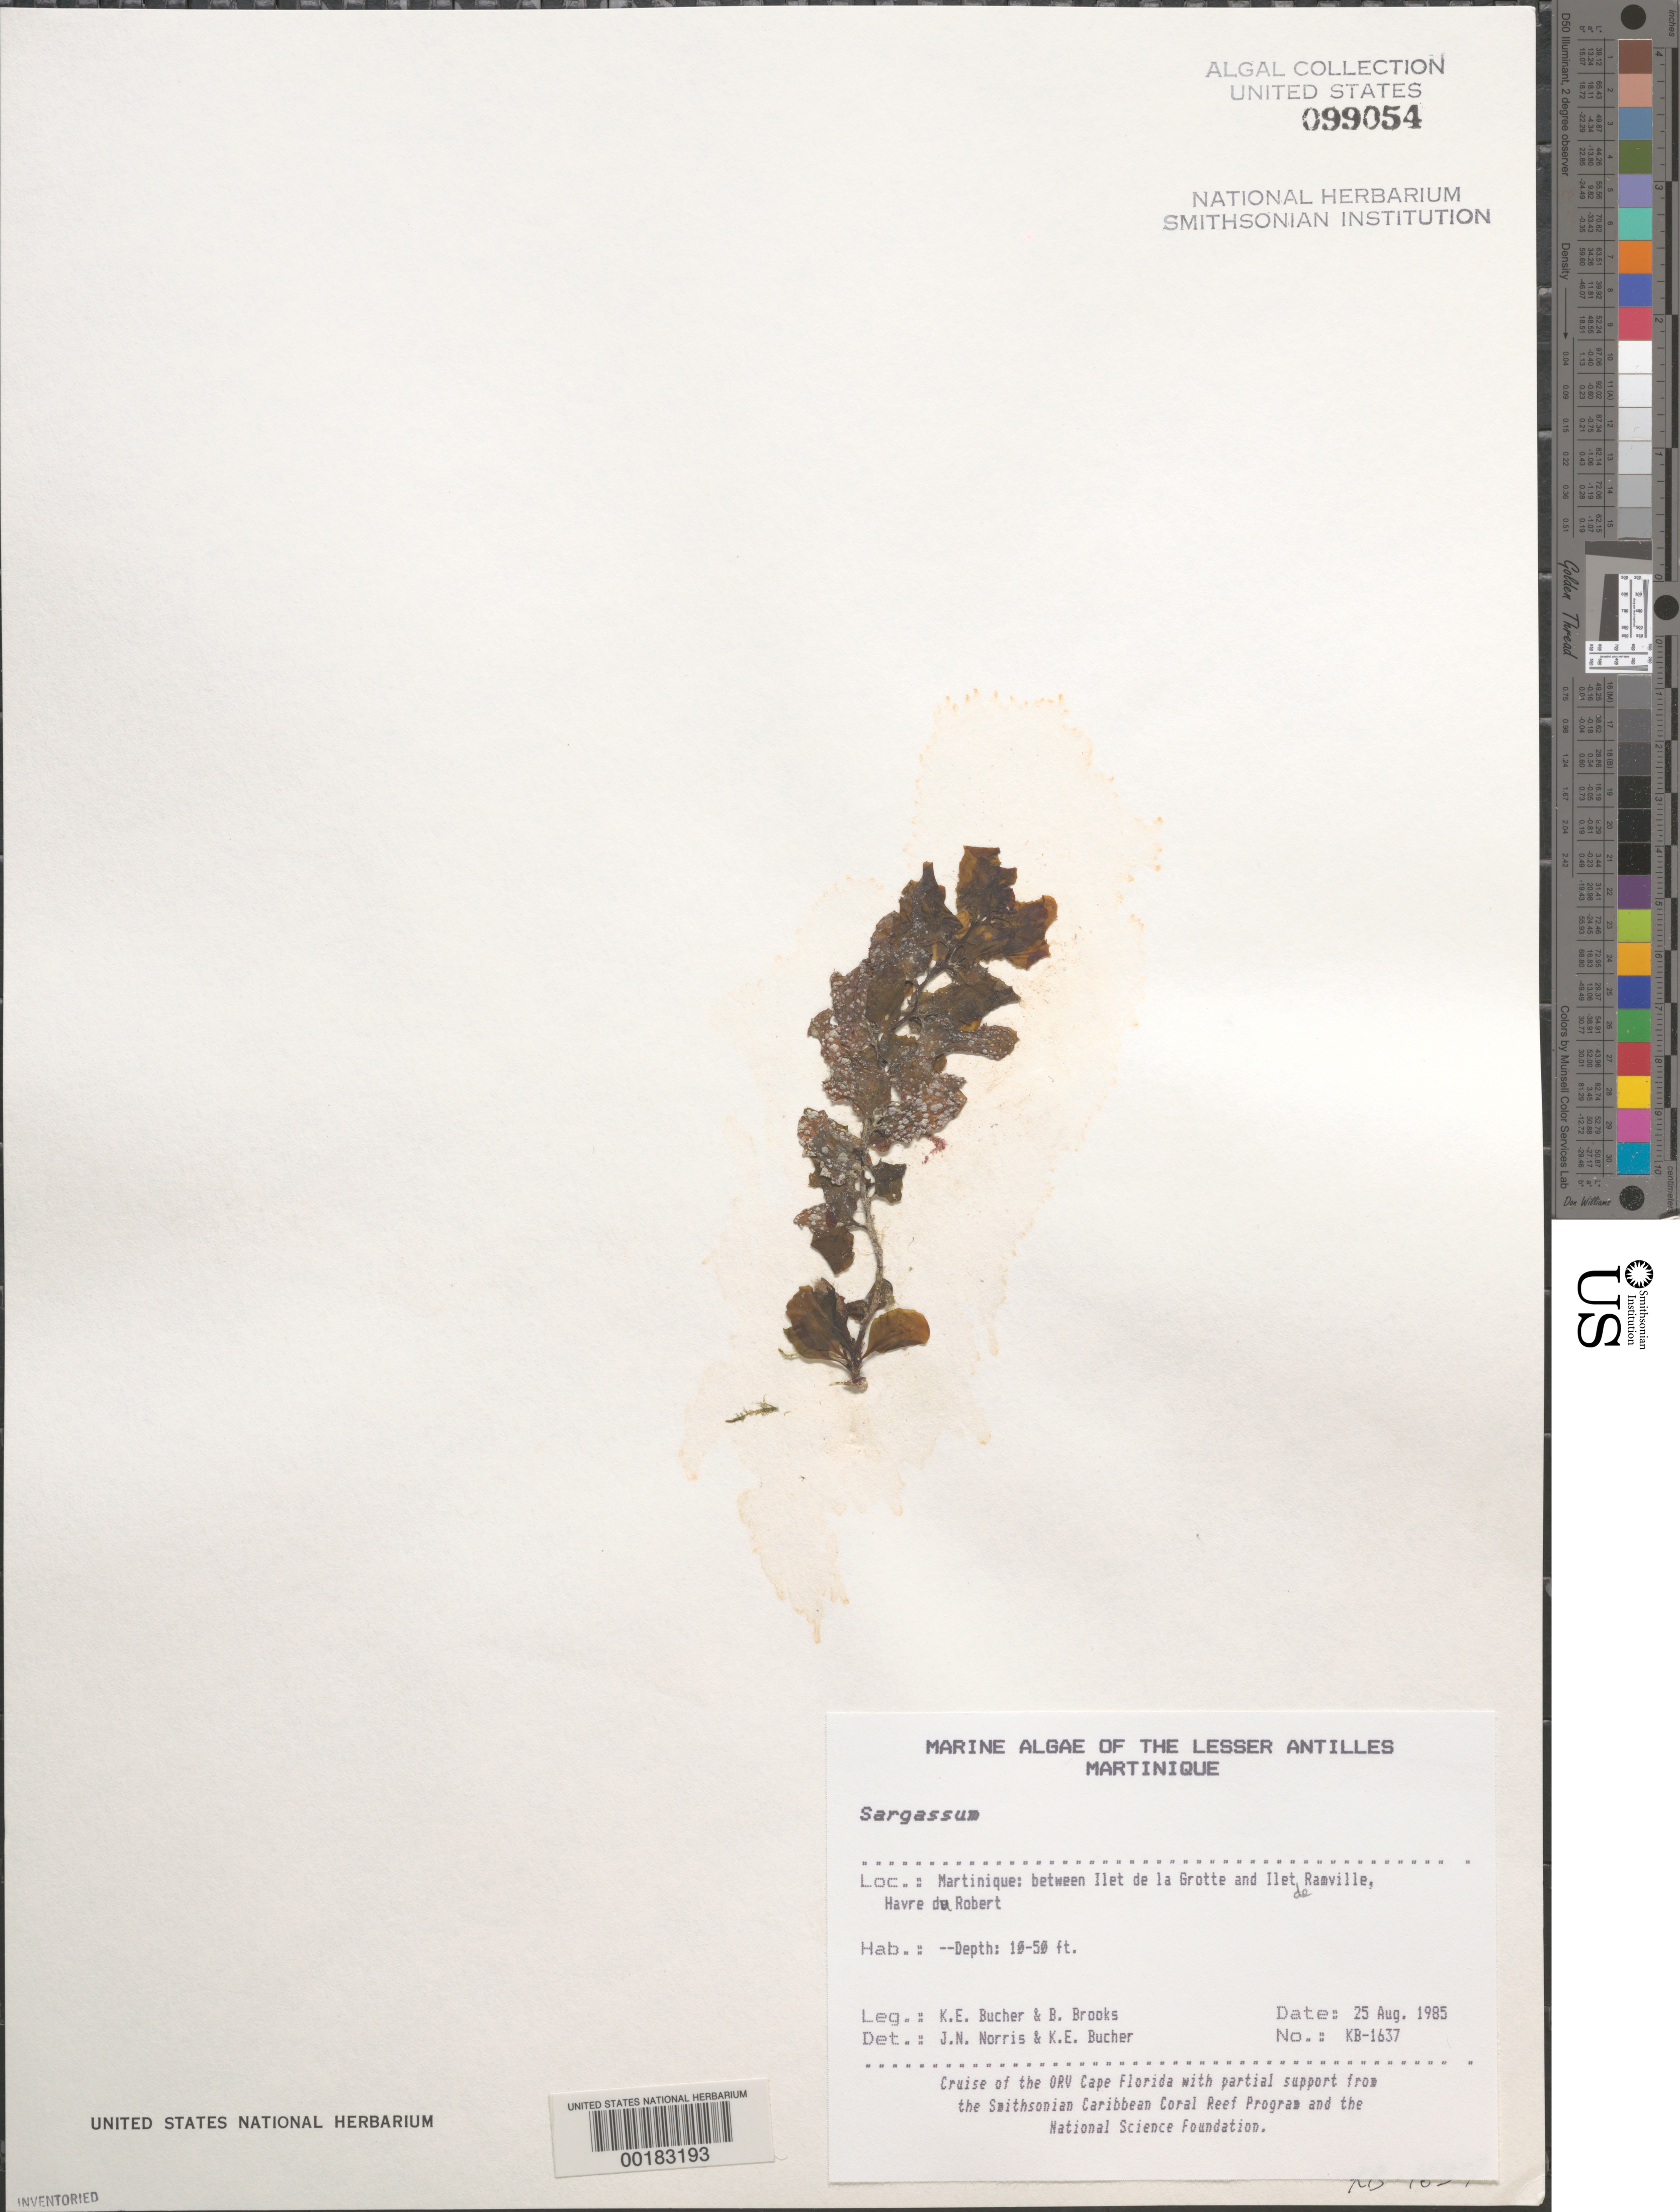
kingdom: Chromista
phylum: Ochrophyta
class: Phaeophyceae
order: Fucales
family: Sargassaceae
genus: Sargassum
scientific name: Sargassum sp.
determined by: Norris, J. N.; Bucher, K. E.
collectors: K. E. Bucher & B. Brooks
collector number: Kb-1637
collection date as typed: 25 Aug 1985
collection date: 1985-08-25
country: Martinique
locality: Between Ilet de la Grotte and Ilet de Ramville, Havre du Robert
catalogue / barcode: US 99054